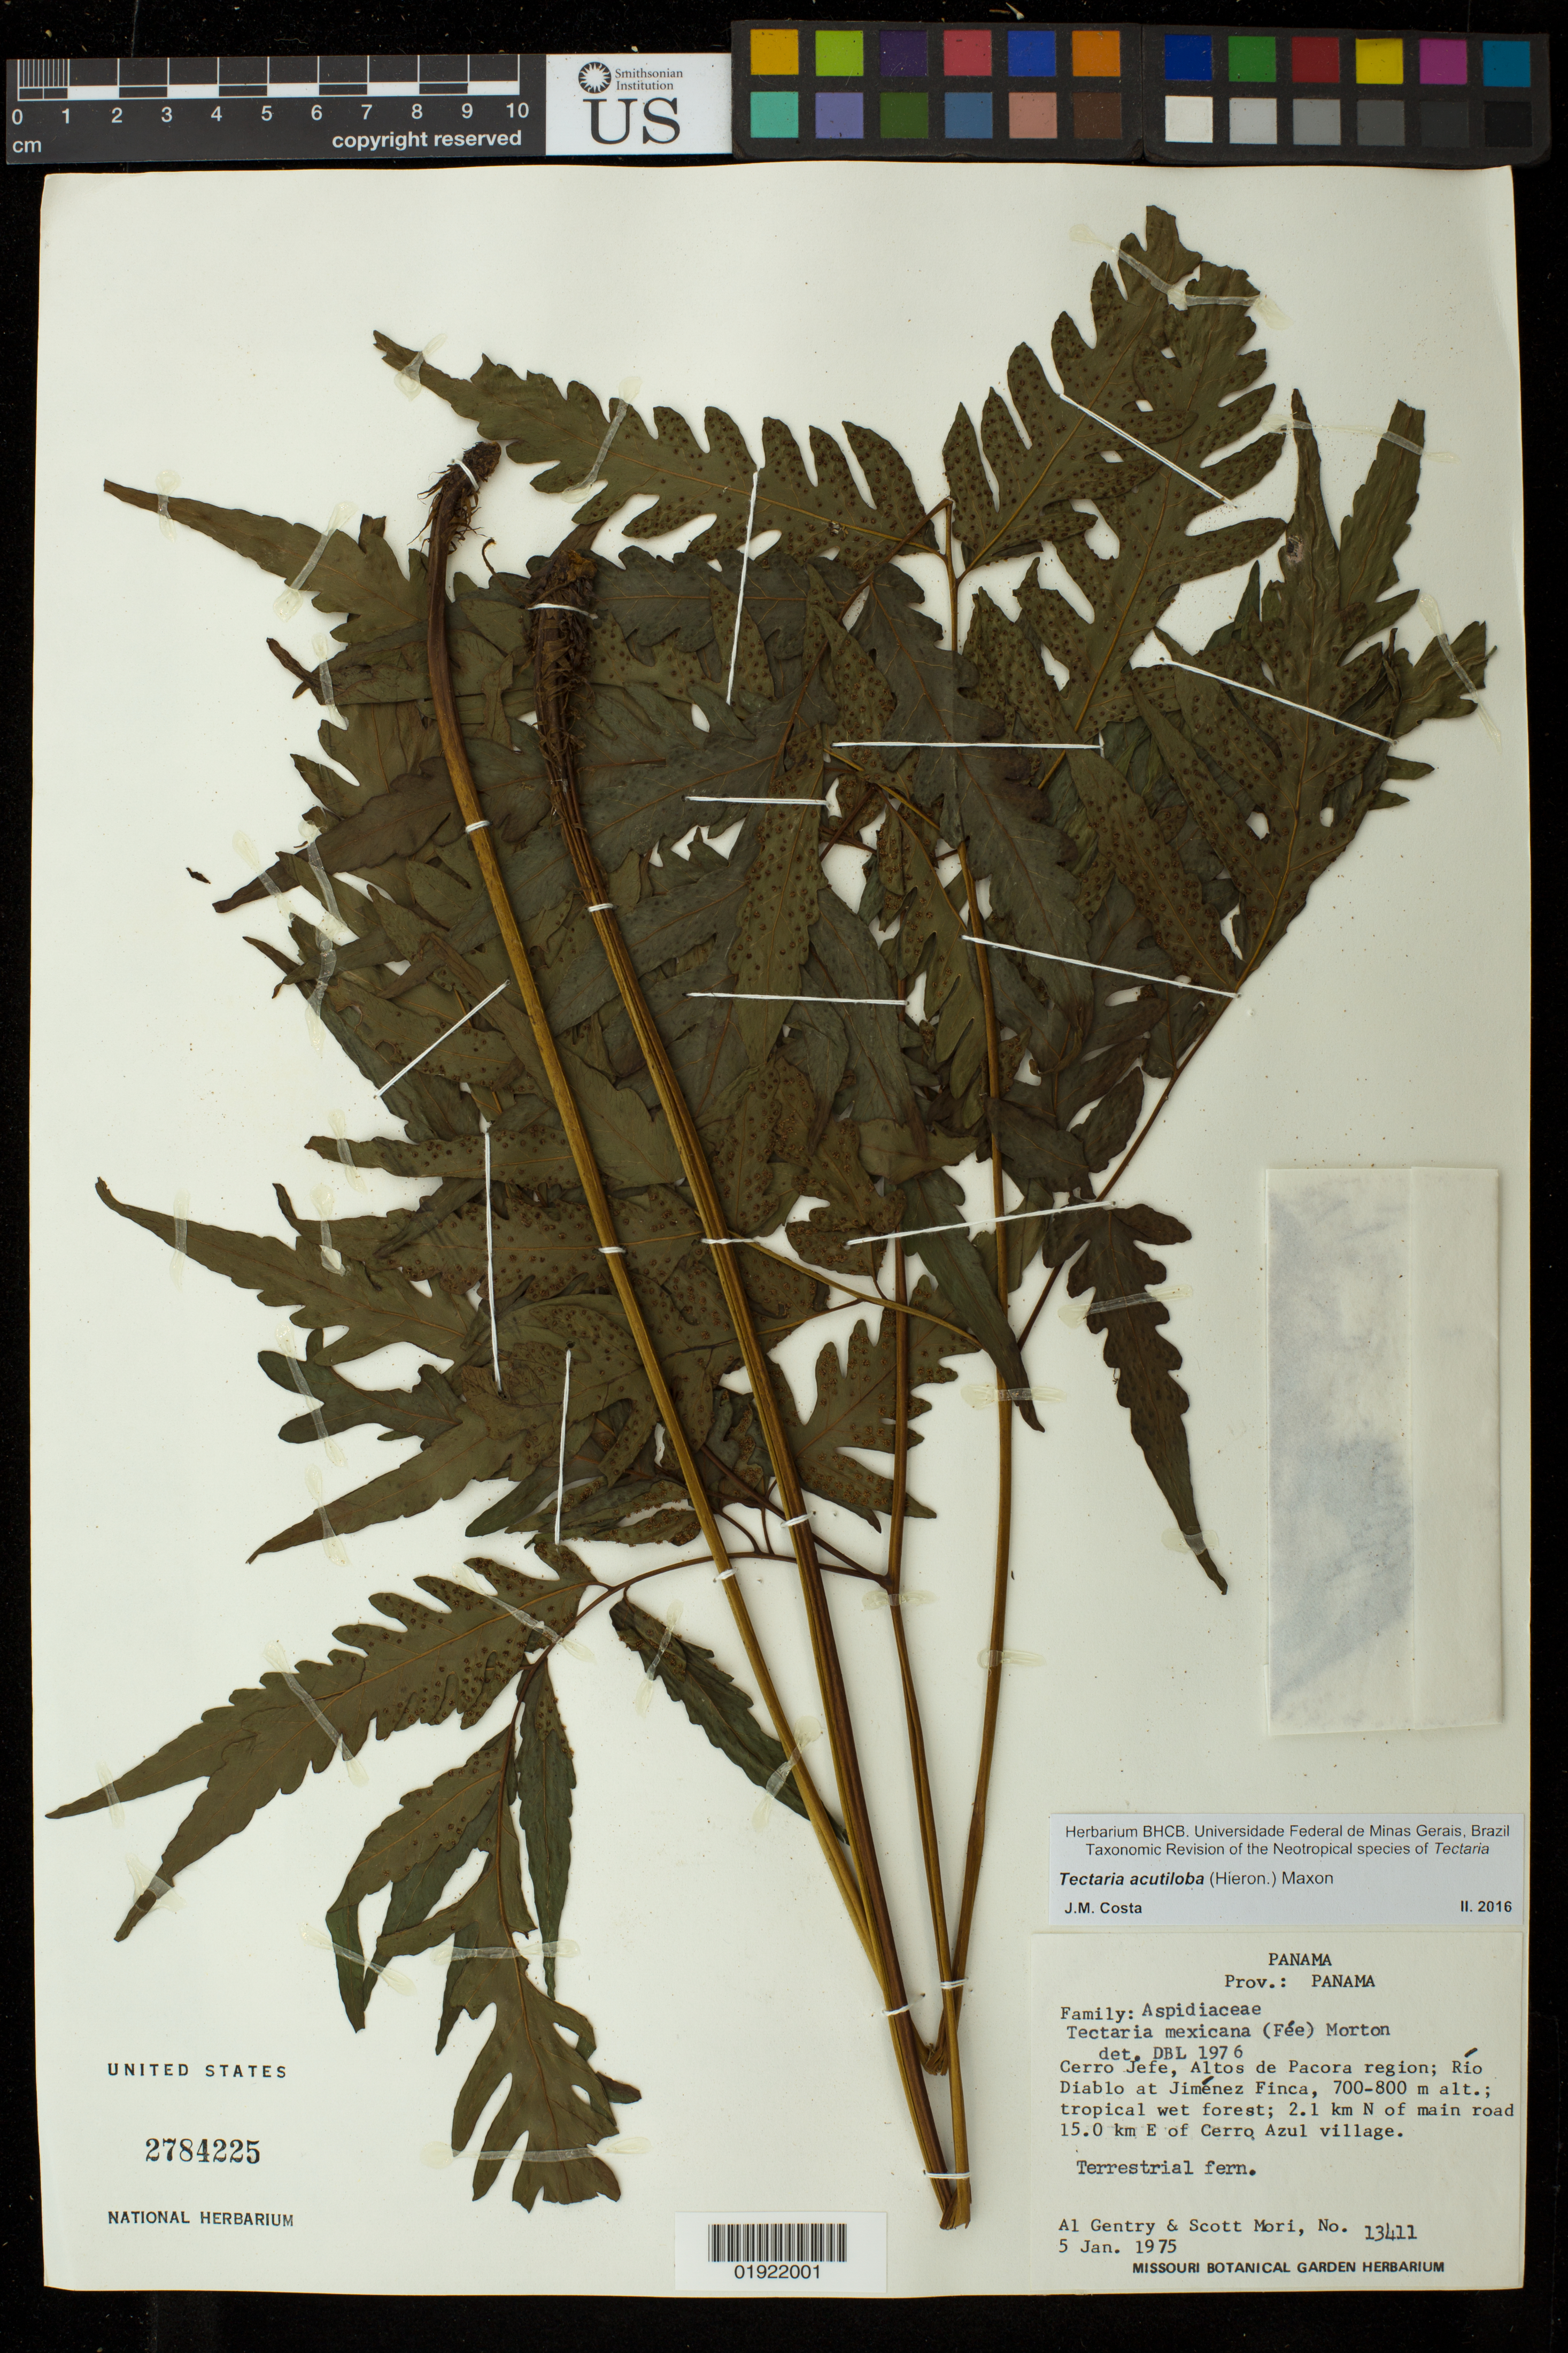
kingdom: Plantae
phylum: Tracheophyta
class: Polypodiopsida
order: Polypodiales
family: Tectariaceae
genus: Tectaria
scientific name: Tectaria acutiloba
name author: (Hieron.) Maxon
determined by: Costa, J. M.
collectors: A. H. Gentry & S. Mori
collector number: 13411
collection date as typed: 5 Jan. 1975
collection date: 1975-01-05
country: Panama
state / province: Panamá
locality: Cerro Jefe, Altos de Pacora region; Rio Diablo at Jimenez Finca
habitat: tropical wet forest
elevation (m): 700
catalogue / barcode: US 2784228